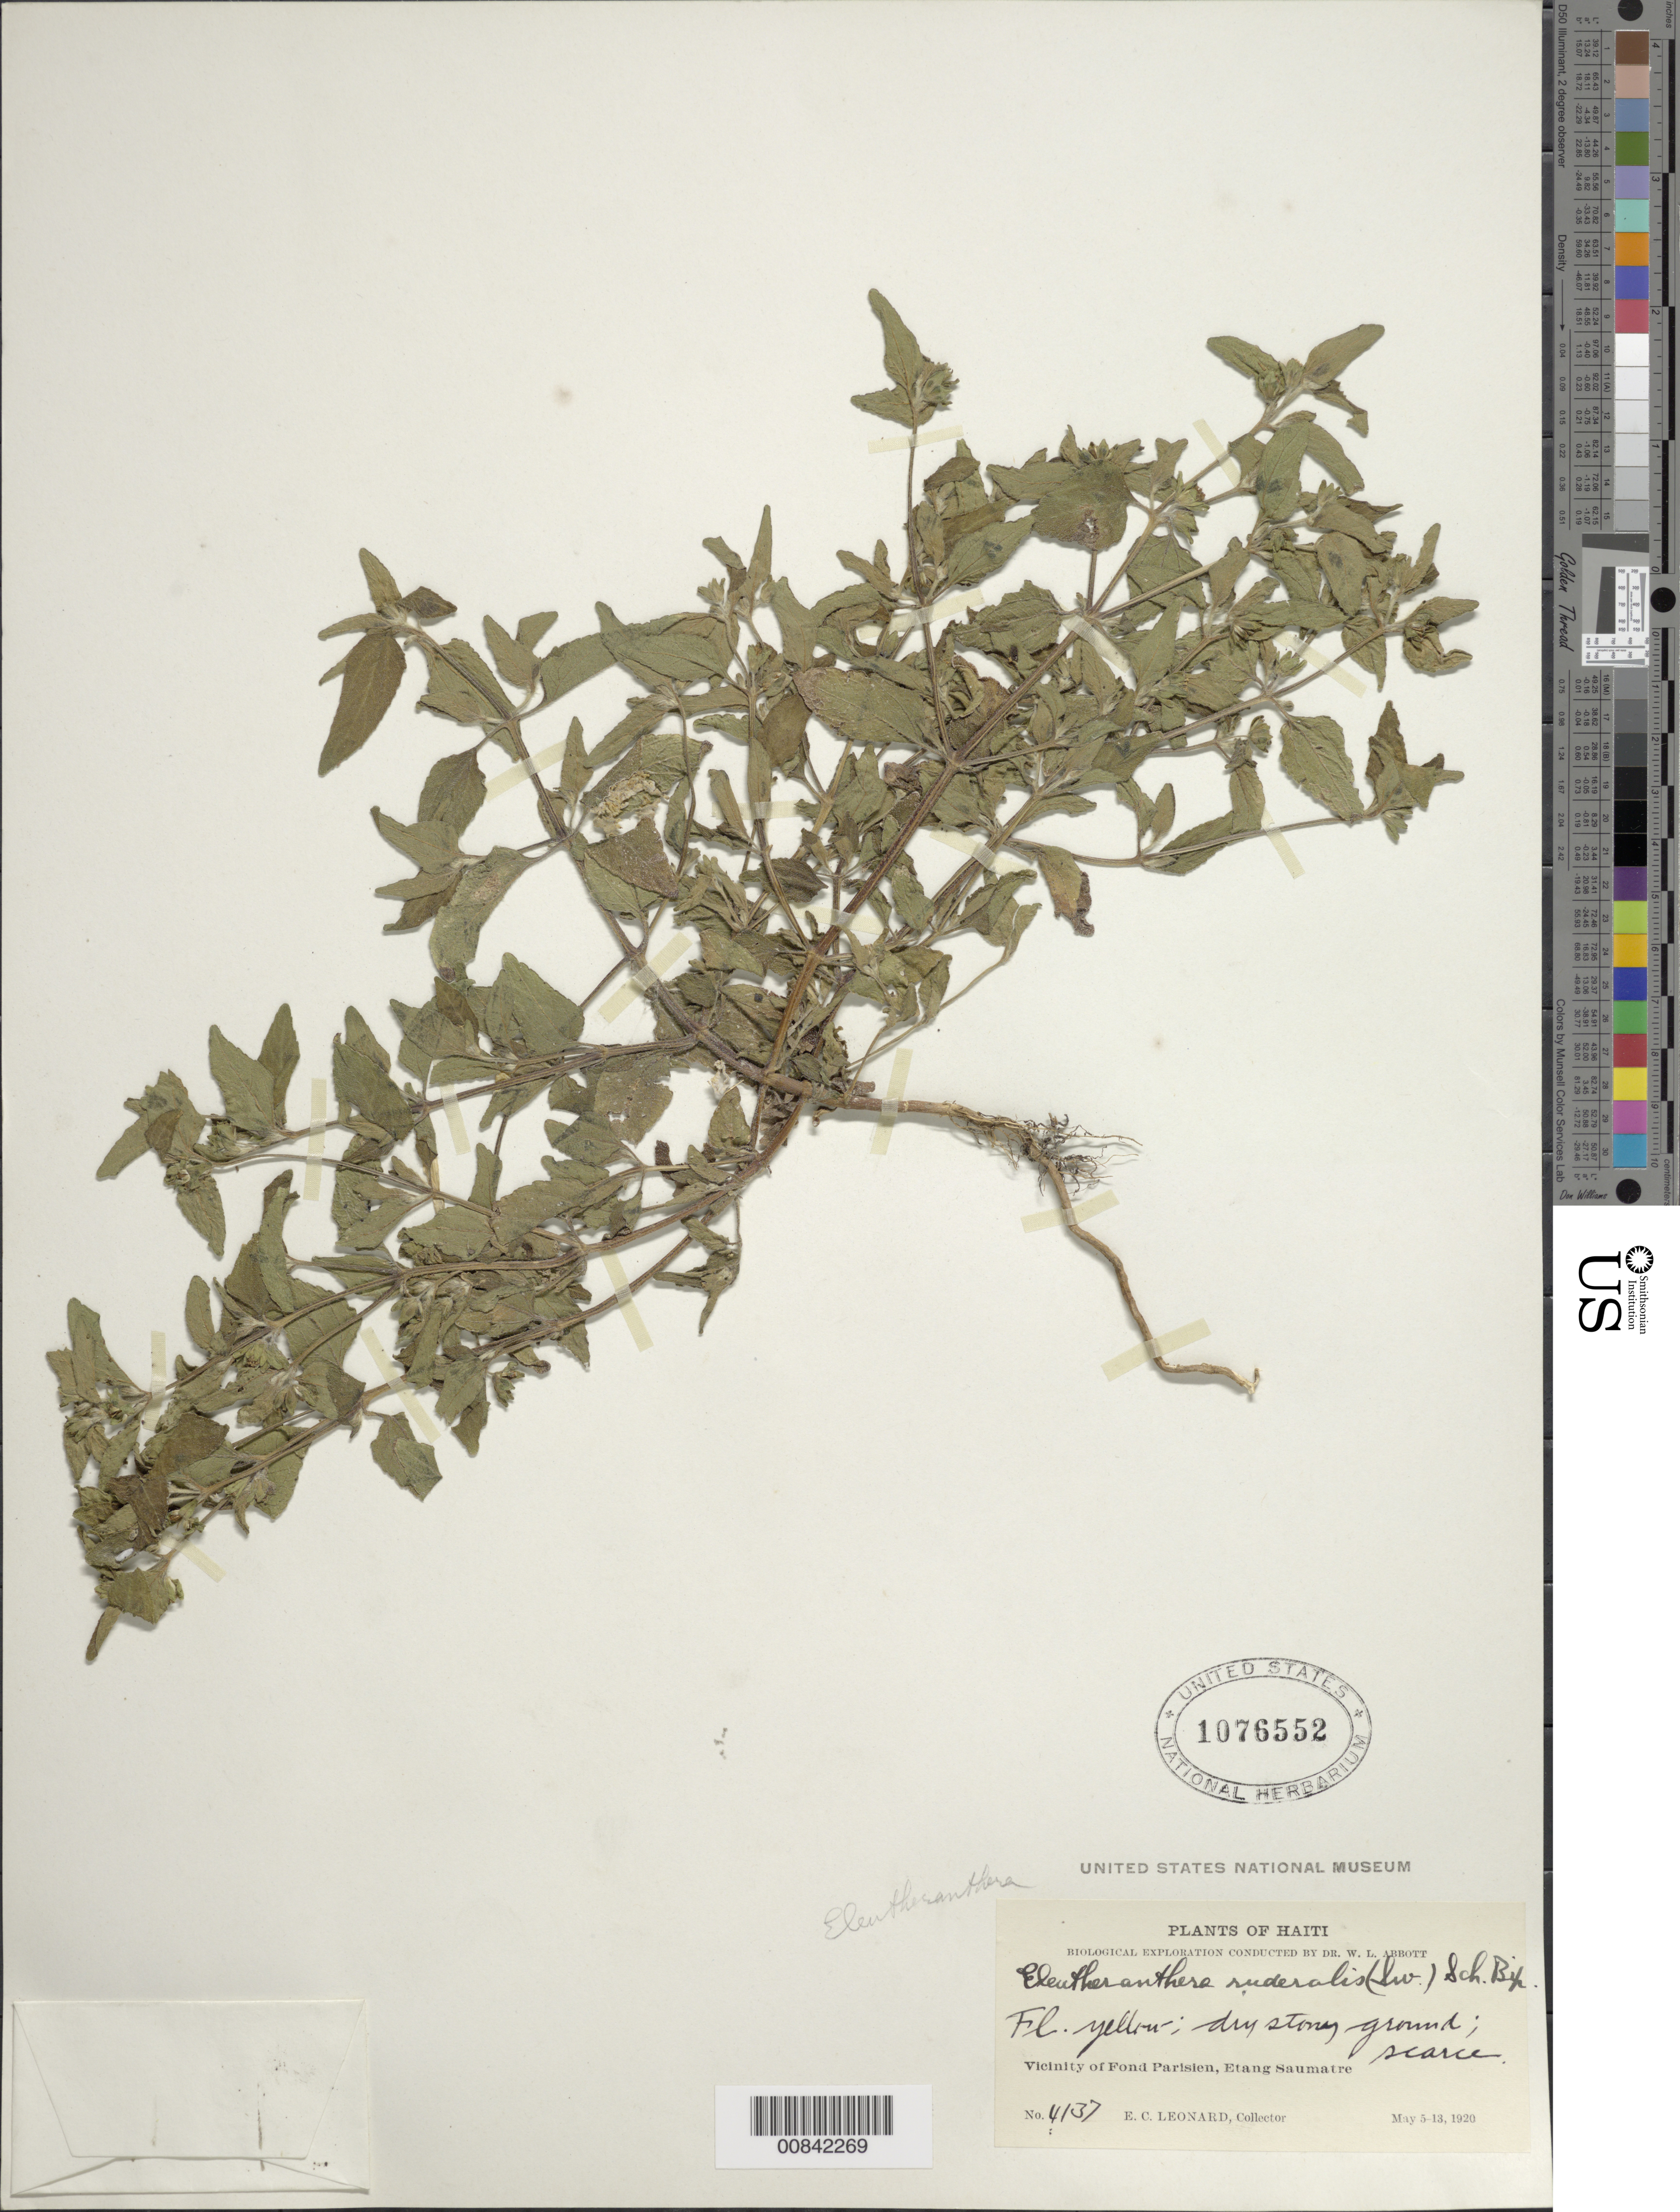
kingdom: Plantae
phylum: Tracheophyta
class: Magnoliopsida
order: Asterales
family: Asteraceae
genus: Eleutheranthera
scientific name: Eleutheranthera ruderalis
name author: (Sw.) Sch. Bip.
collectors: E. C. Leonard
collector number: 4137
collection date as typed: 05 May 1920 to 13 May 1920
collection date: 1920-05-05/1920-05-13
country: Haiti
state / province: Ouest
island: Hispaniola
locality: Vicinity of Fond Parisien, Etang Saumatre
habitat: Dry stony ground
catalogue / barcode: US 1076552